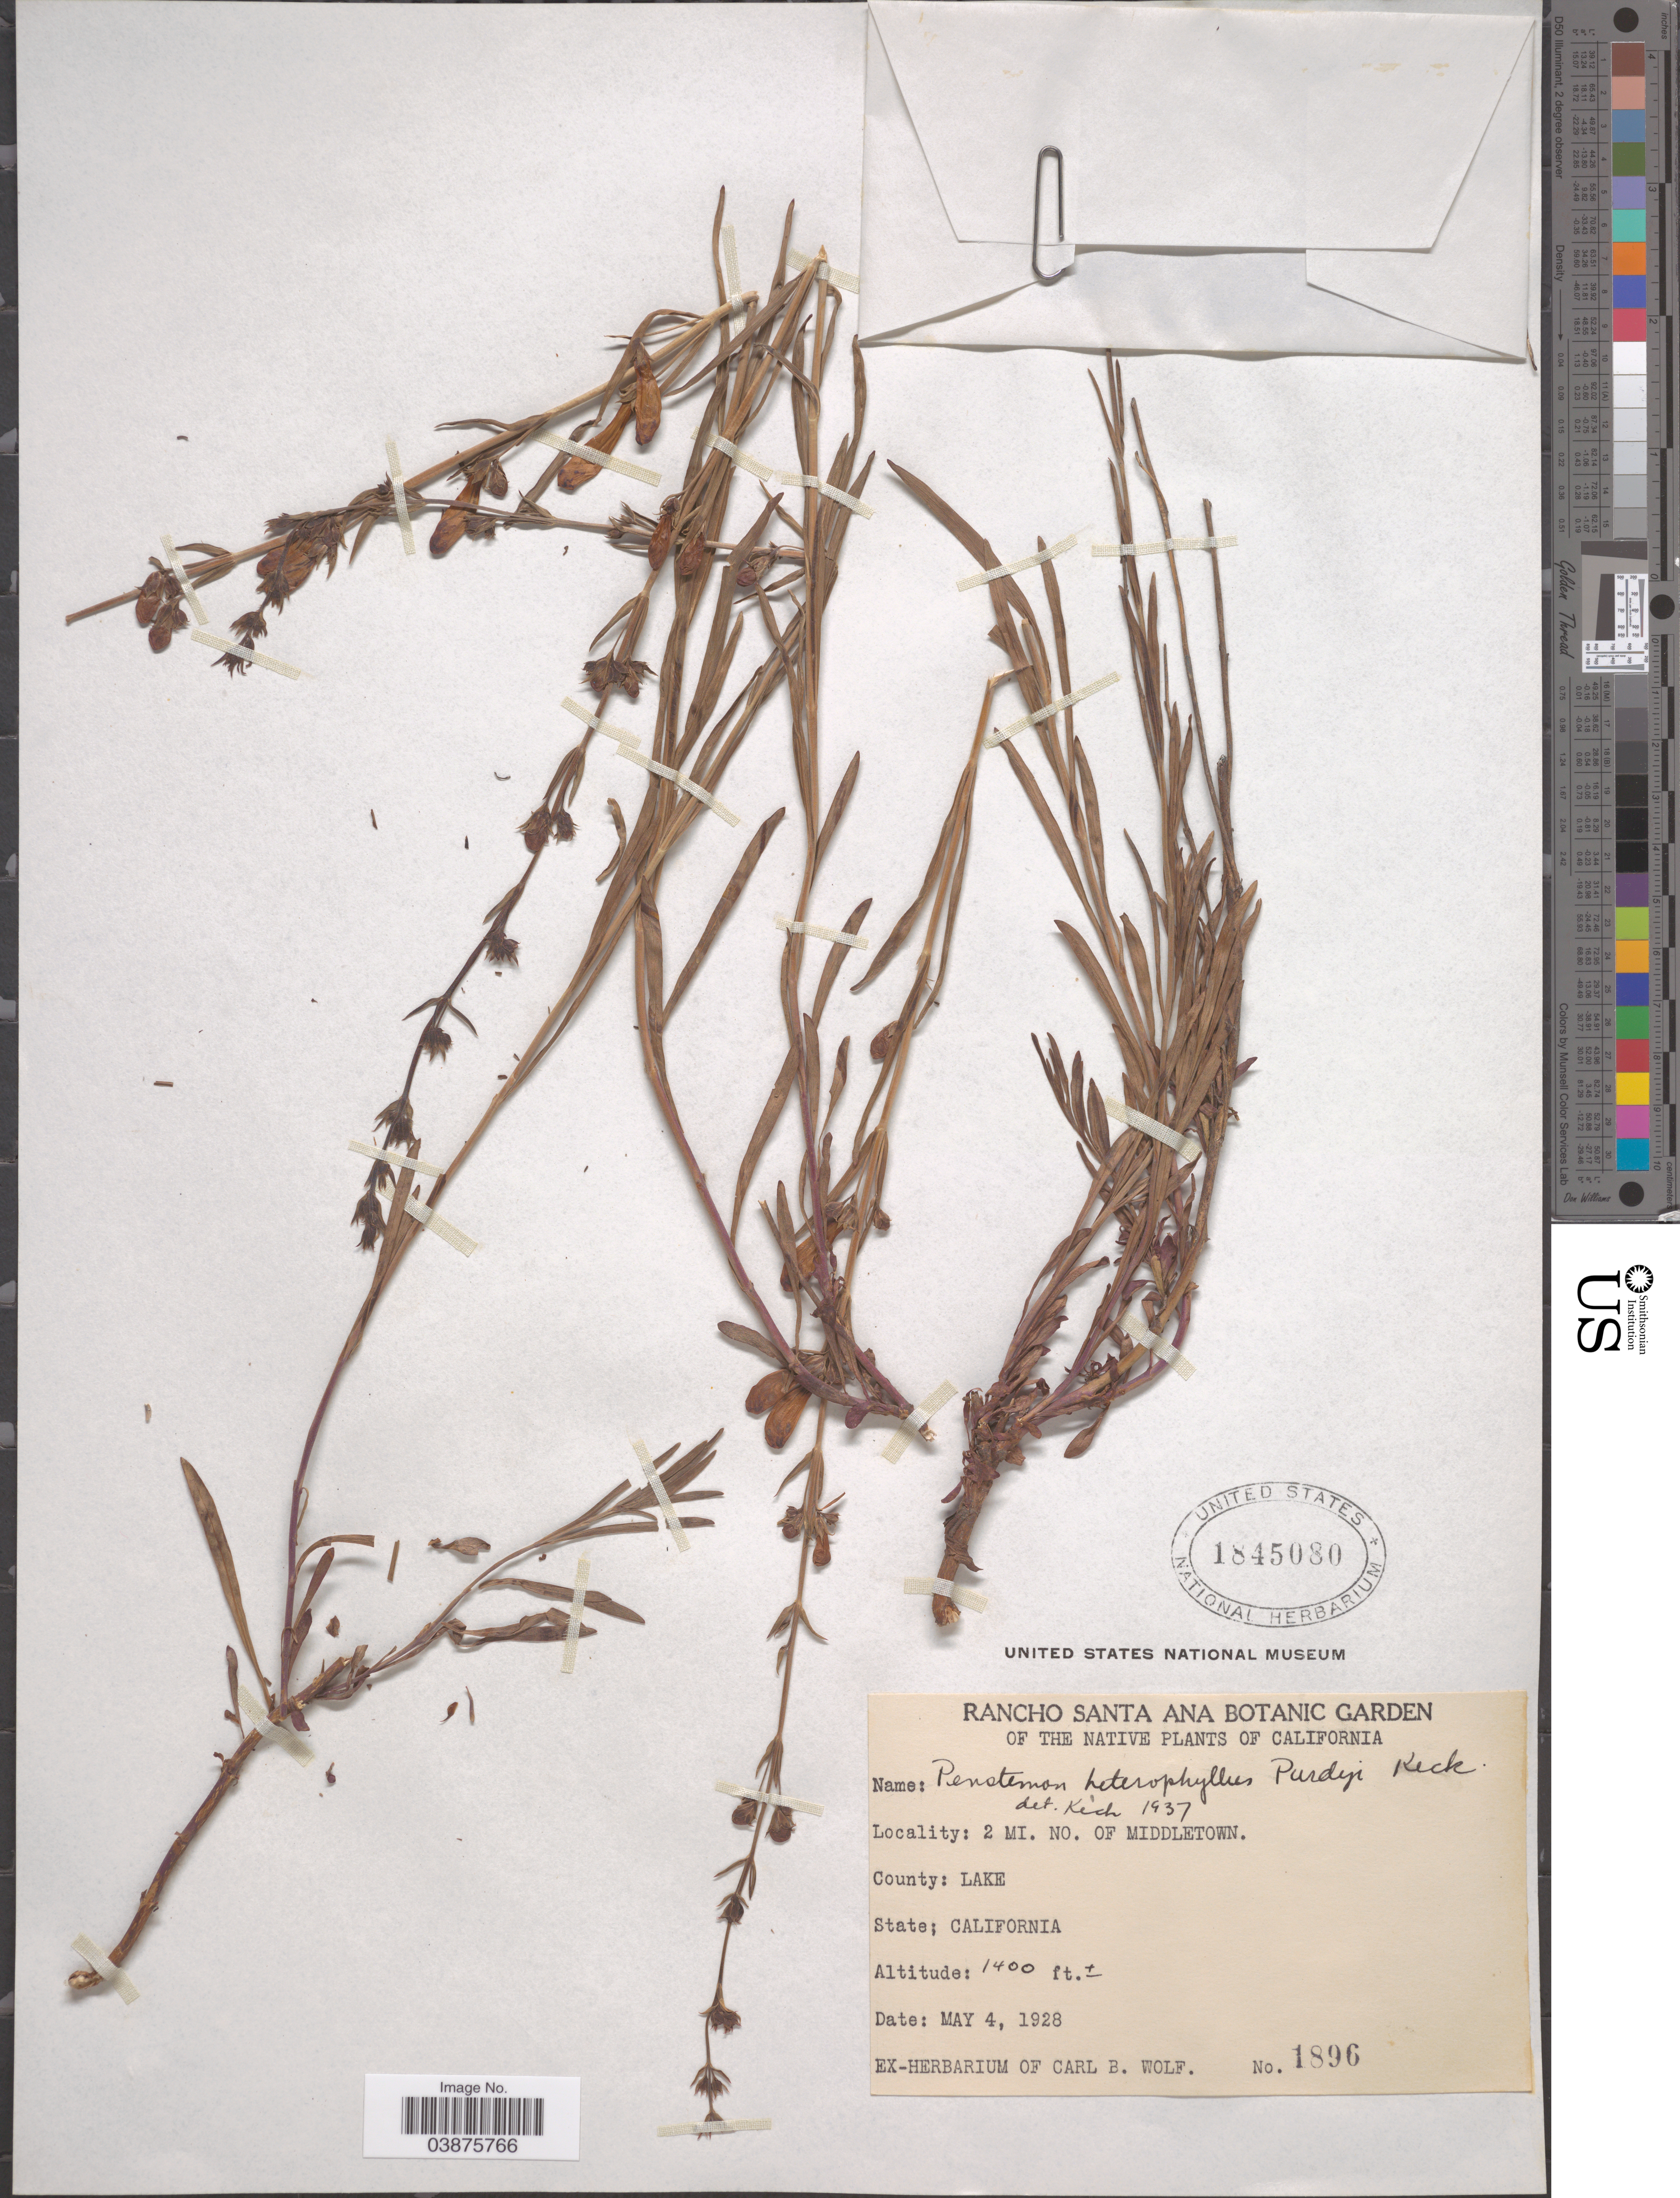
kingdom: Plantae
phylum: Tracheophyta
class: Magnoliopsida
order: Lamiales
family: Plantaginaceae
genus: Penstemon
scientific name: Penstemon heterophyllus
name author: Lindl.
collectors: ex herb. Carl B. Wolf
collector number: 1896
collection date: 1928-05-04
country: United States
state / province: California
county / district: Lake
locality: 2 mi. NO. of Middletown. County: Lake.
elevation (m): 427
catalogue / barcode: US 1845080